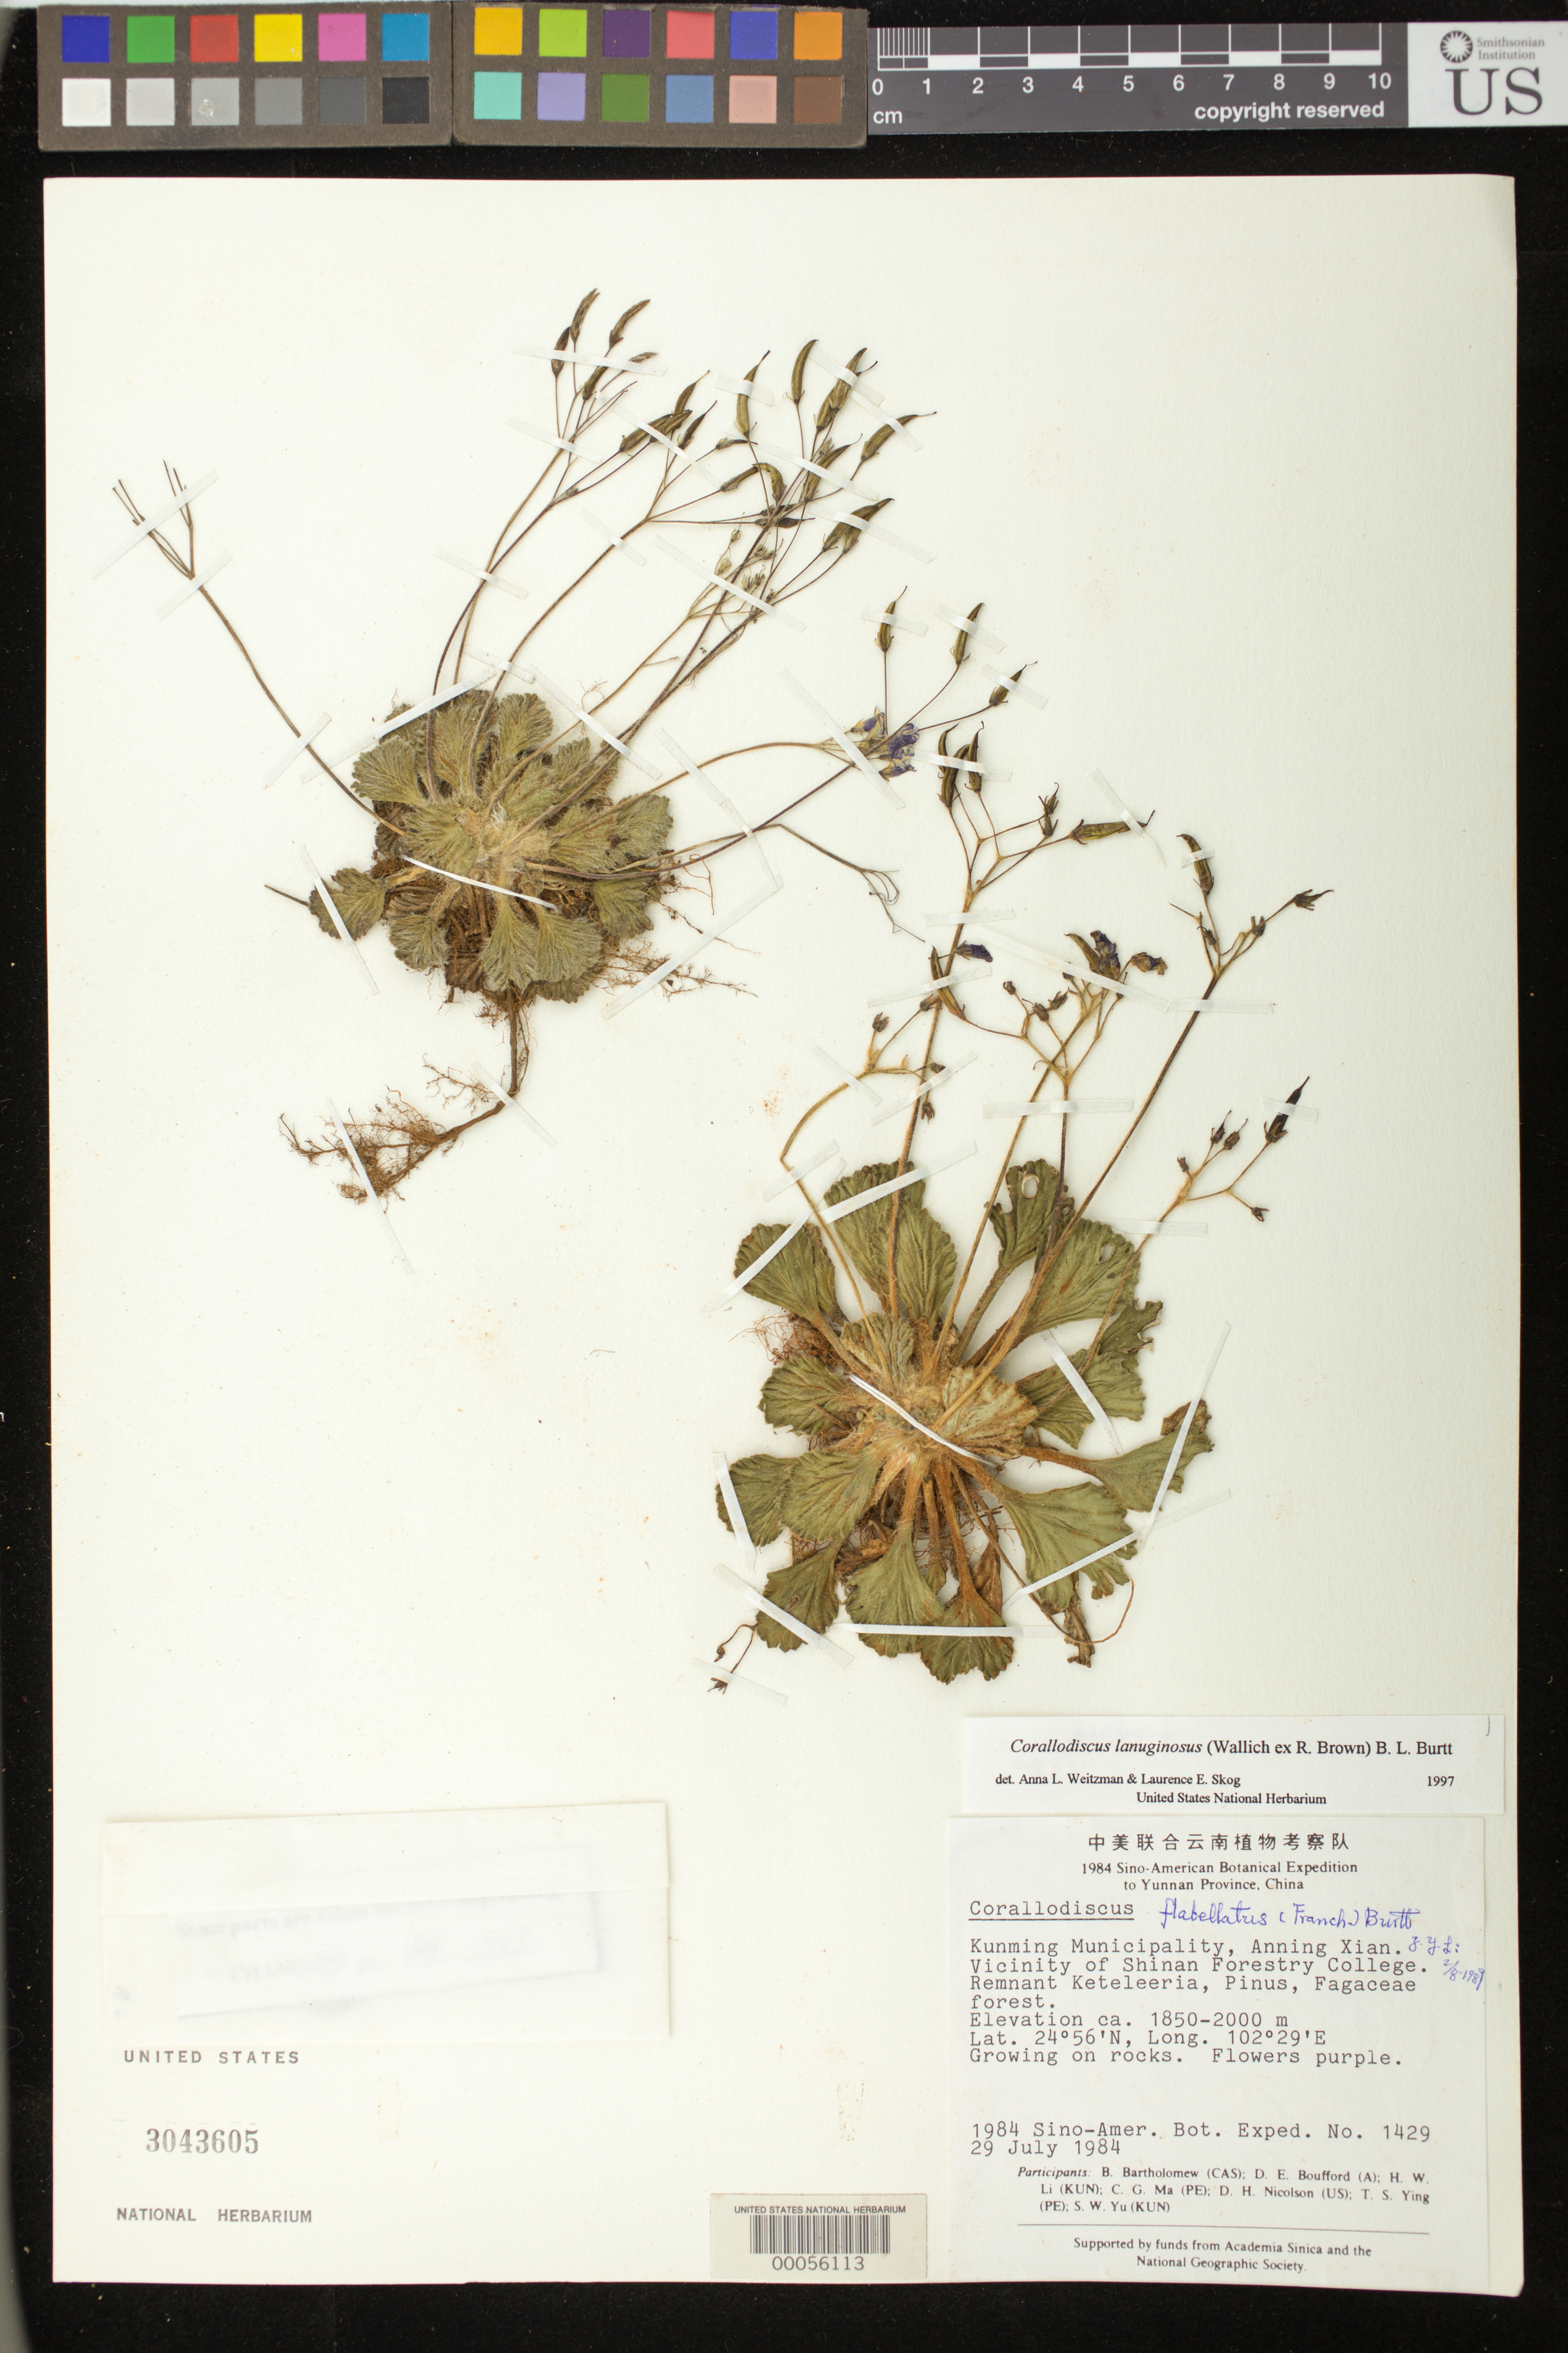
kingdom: Plantae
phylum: Tracheophyta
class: Magnoliopsida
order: Lamiales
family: Gesneriaceae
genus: Corallodiscus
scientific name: Corallodiscus lanuginosus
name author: (Wall. ex R. Br.) B.L. Burtt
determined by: Weitzman, A. L.; Skog, L. E.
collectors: B. Bartholomew & et al.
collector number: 1429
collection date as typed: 29 Jul 1984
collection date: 1984-07-29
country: China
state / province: Yunnan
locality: Kunming municipality, Anning Xian, vicinity of Shinan Forestry College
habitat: Growing on rocks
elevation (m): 1850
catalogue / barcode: US 3043605